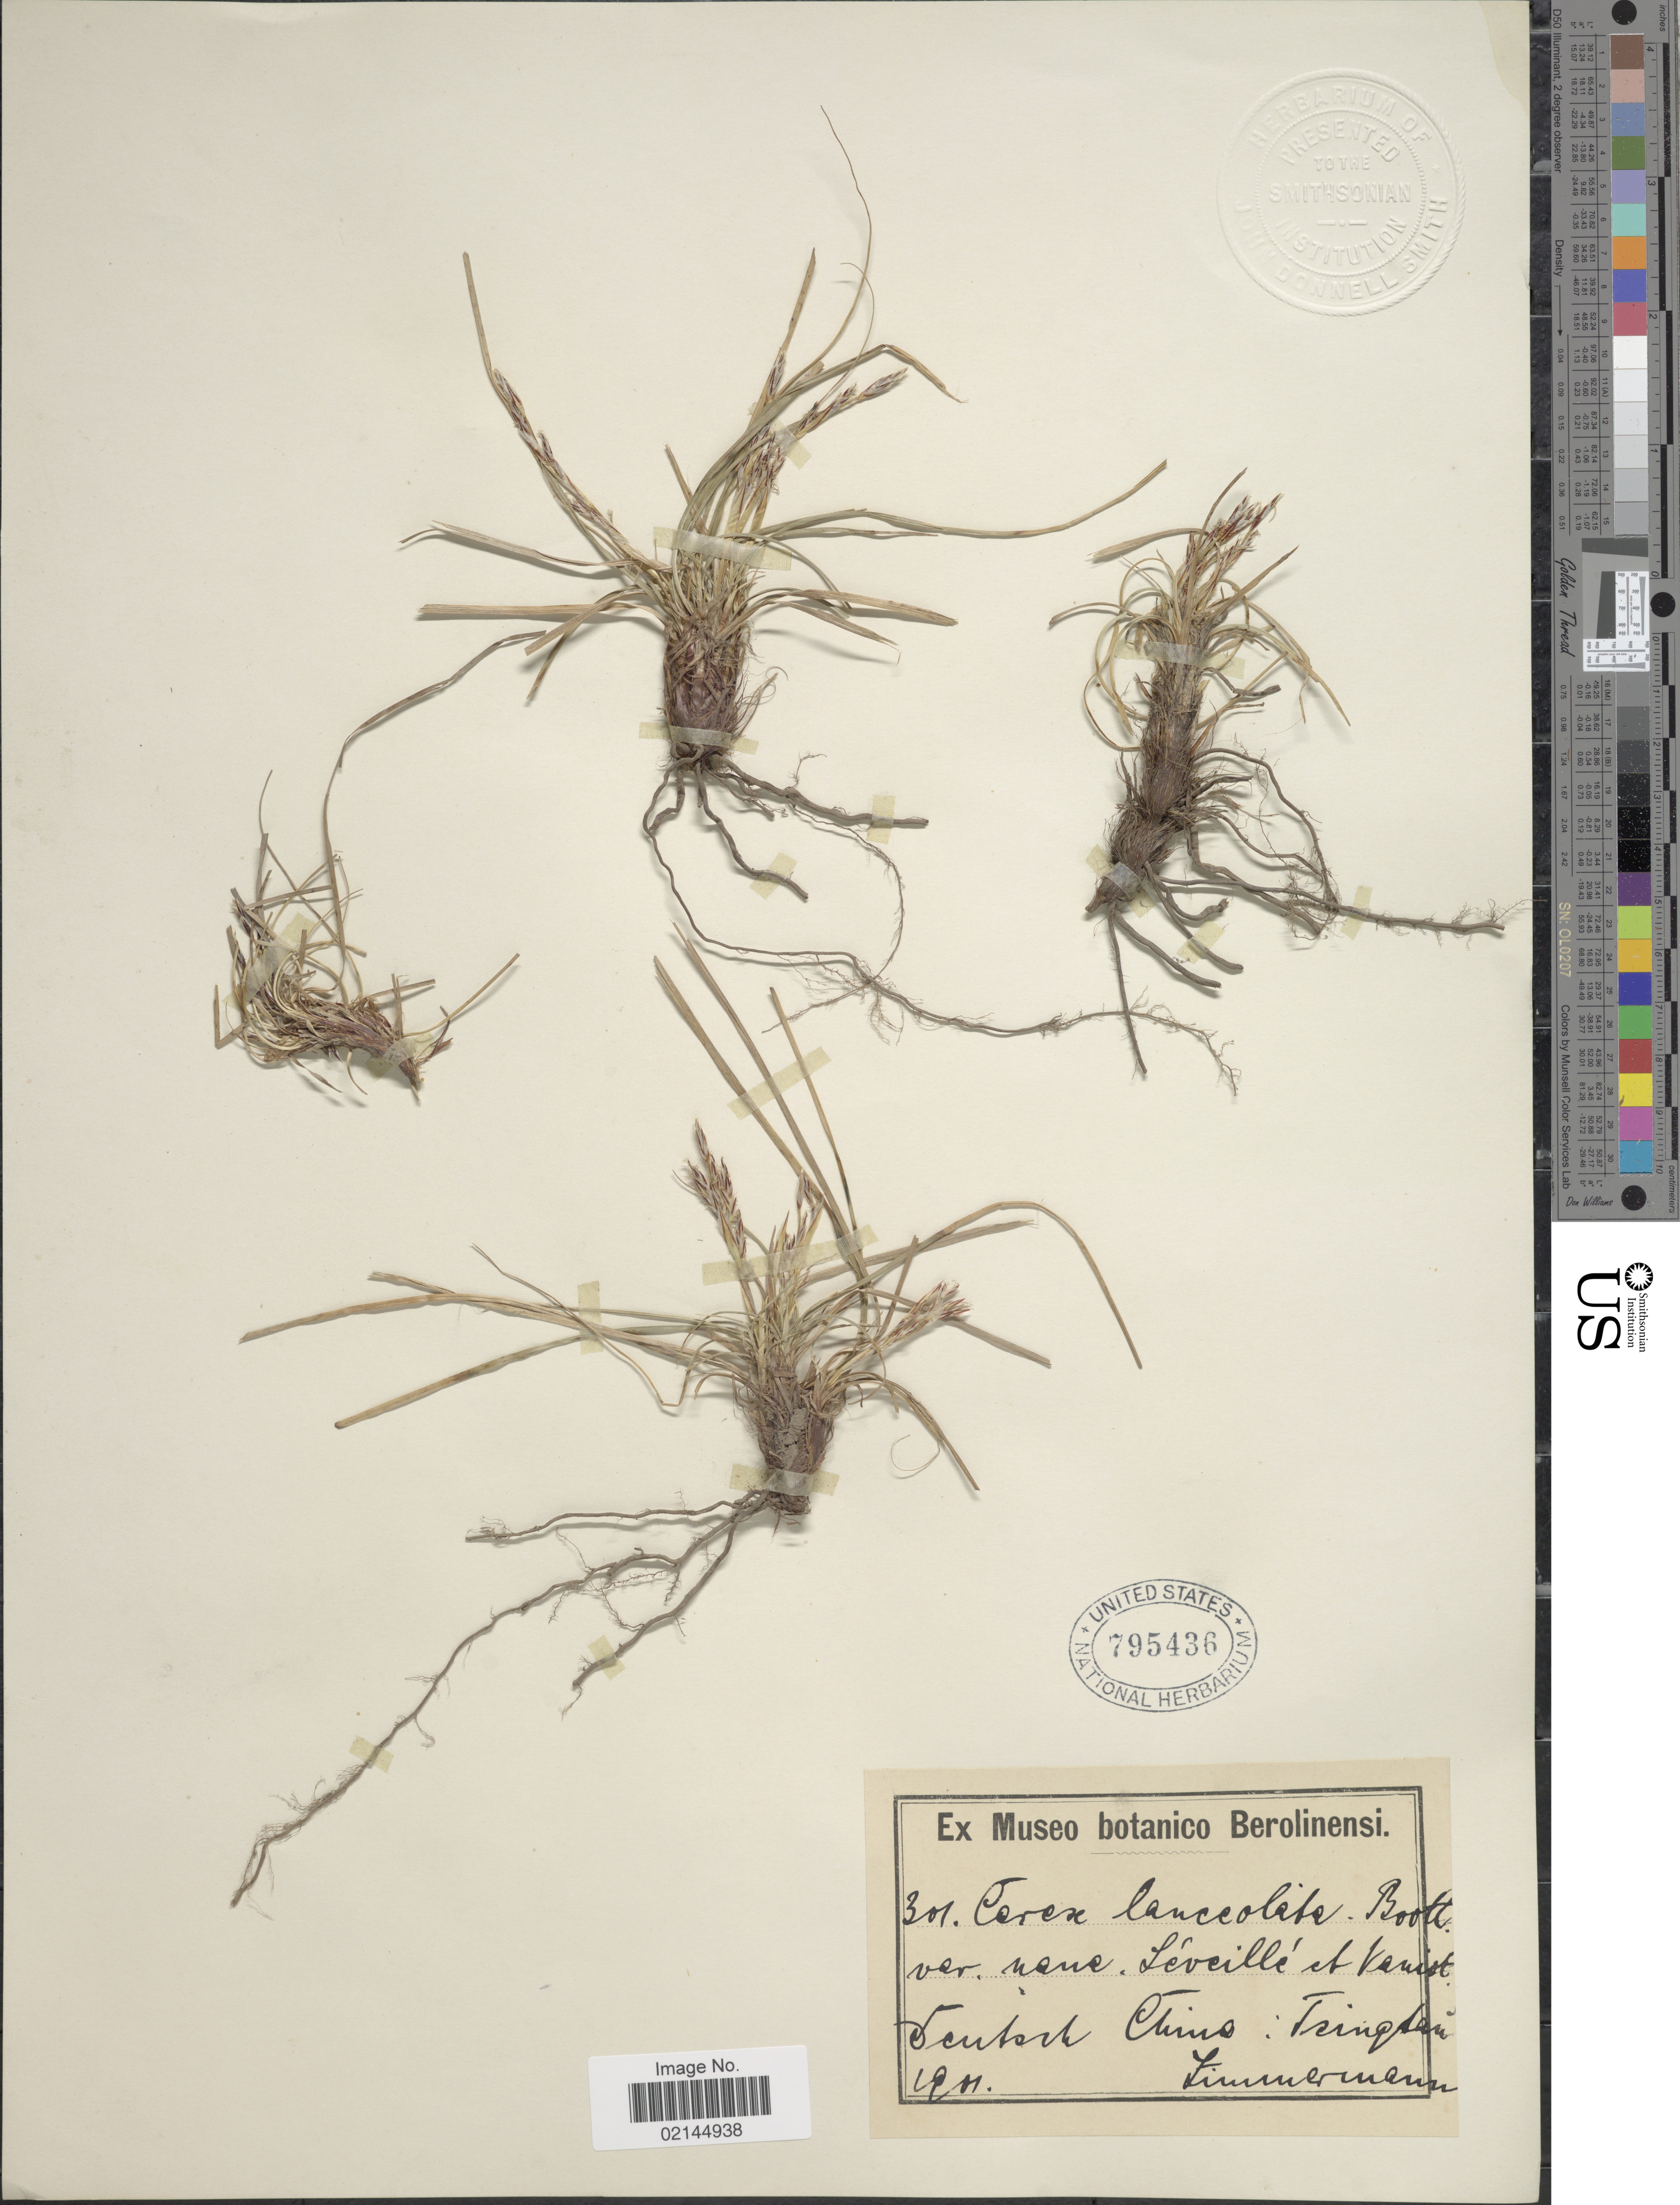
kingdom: Plantae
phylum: Tracheophyta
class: Liliopsida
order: Poales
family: Cyperaceae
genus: Carex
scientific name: Carex lanceolata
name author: Boott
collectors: -. Zimmermann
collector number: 301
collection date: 1901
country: China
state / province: Shandong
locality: Deutsch China: Tsingtau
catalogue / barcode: US 795436